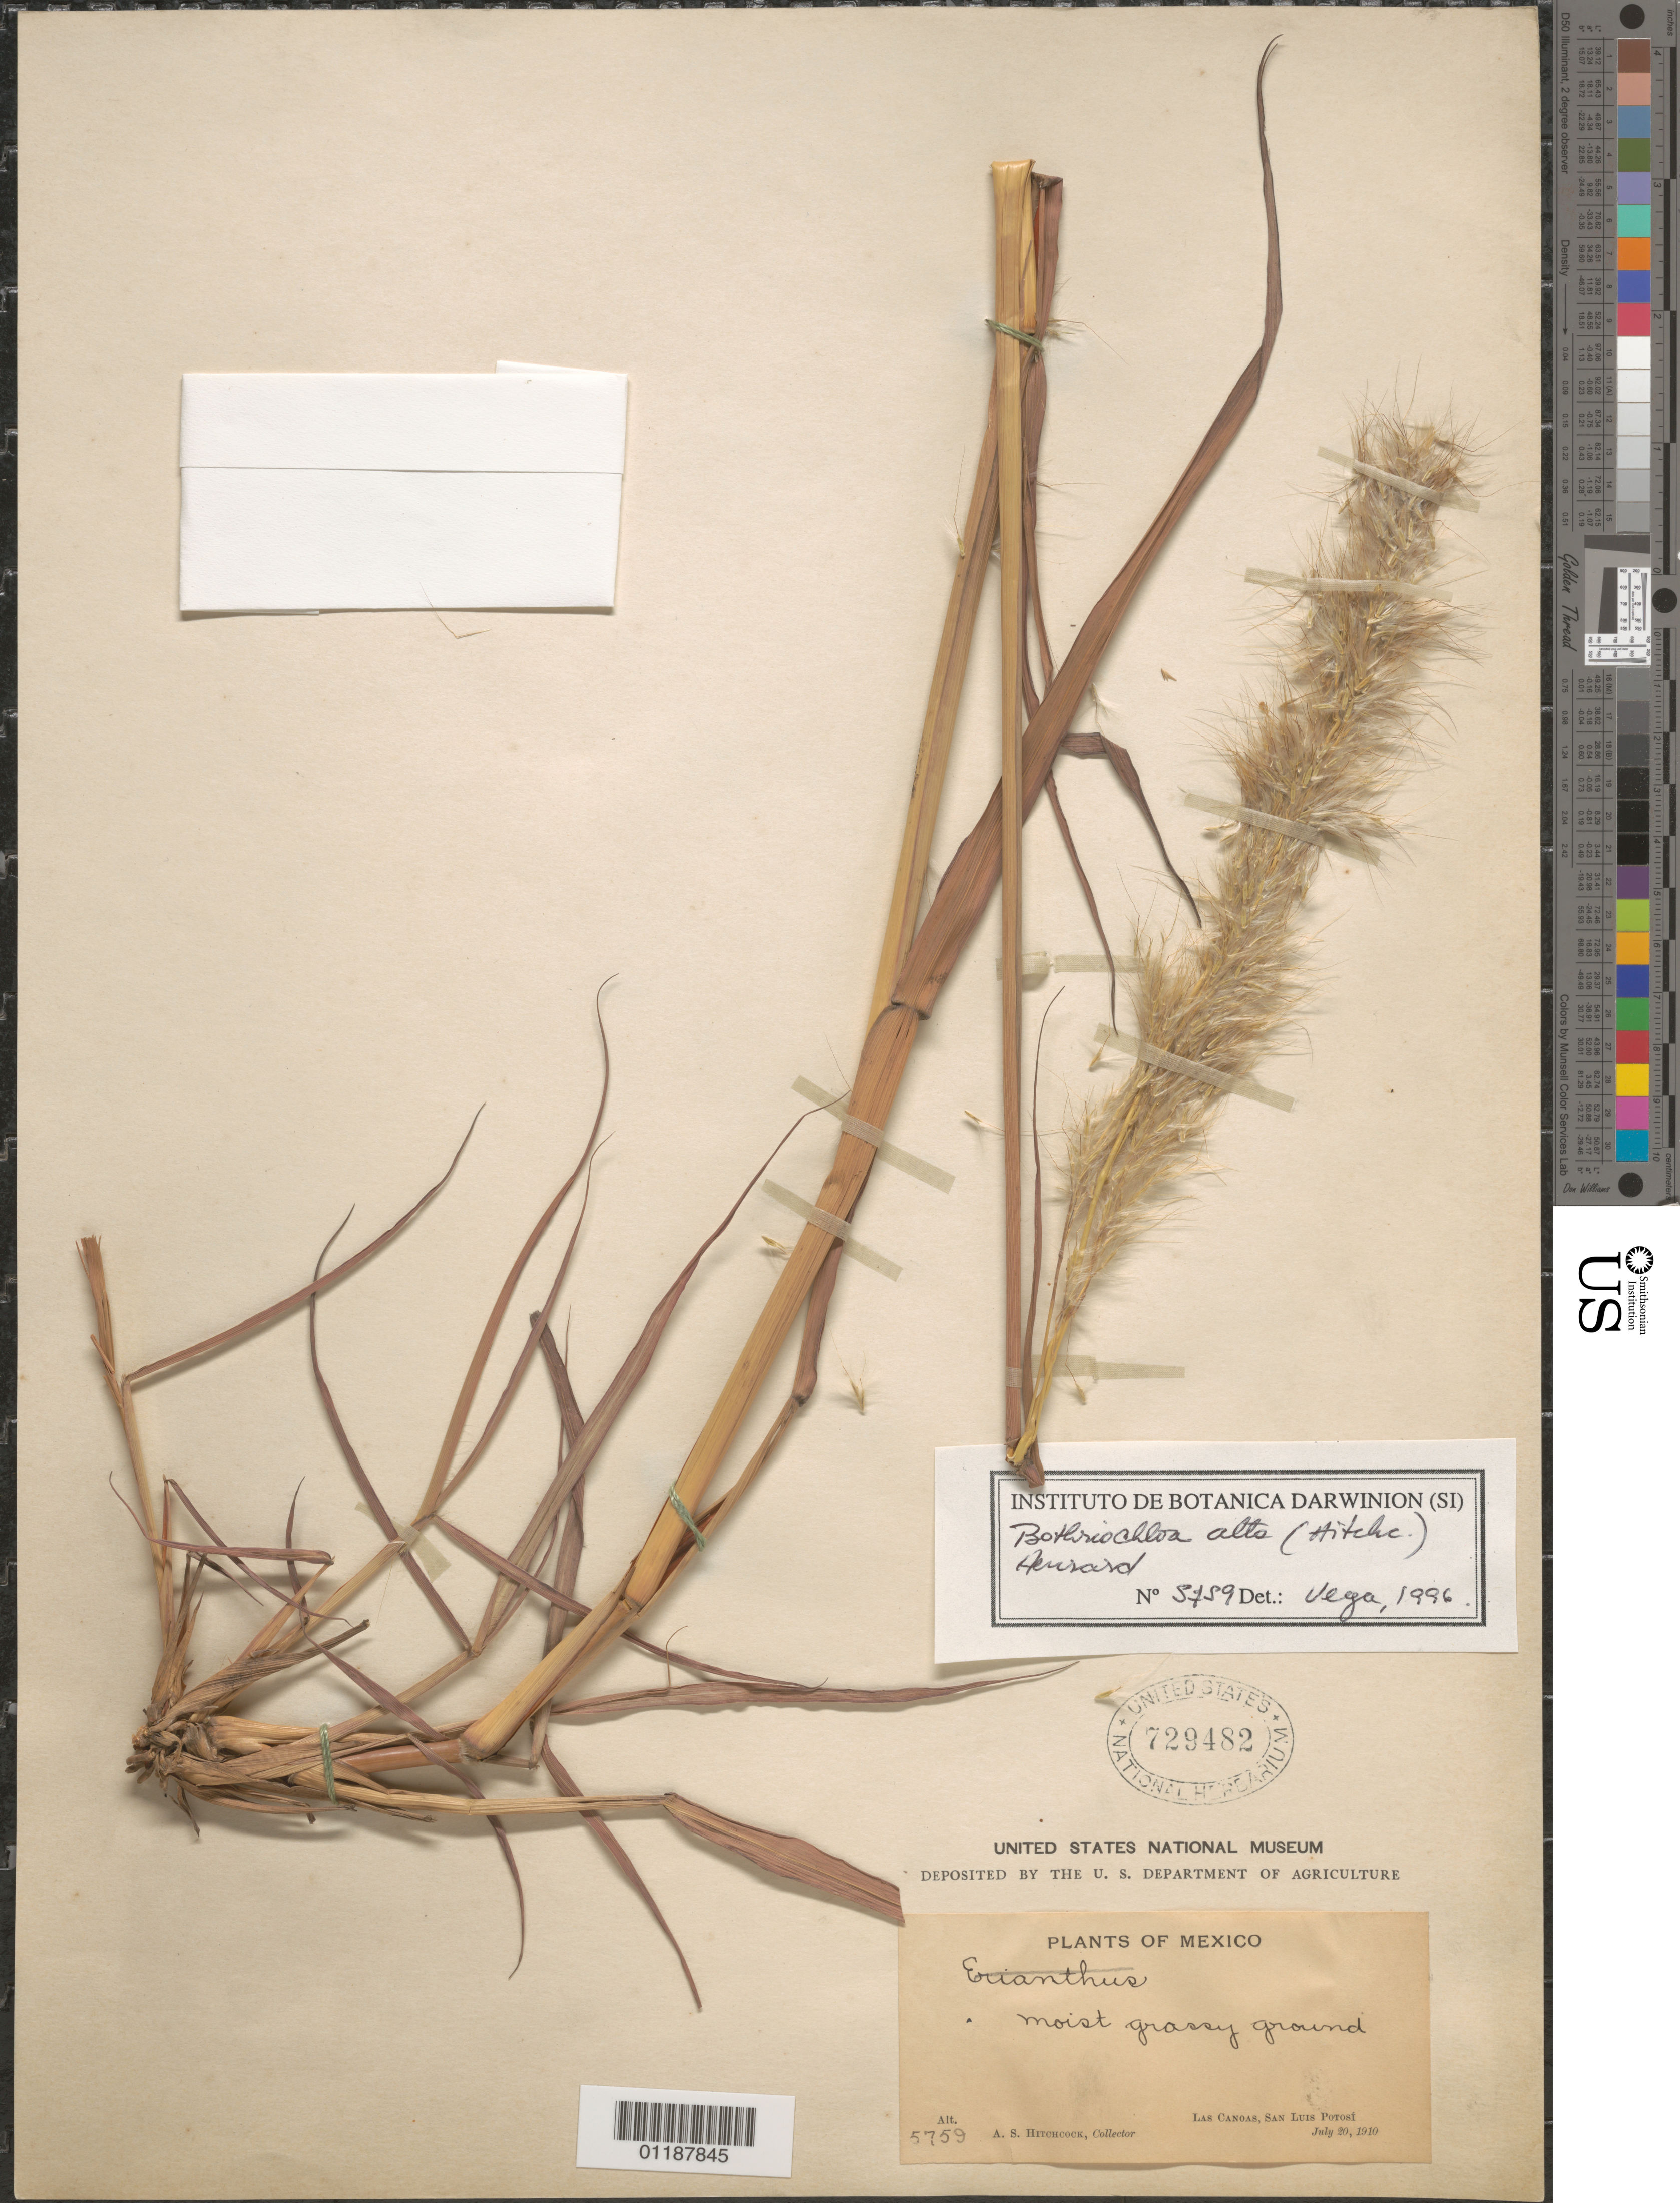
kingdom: Plantae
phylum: Tracheophyta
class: Liliopsida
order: Poales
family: Poaceae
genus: Bothriochloa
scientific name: Bothriochloa alta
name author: (Hitchc.) Henr.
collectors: A. S. Hitchcock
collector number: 5759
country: Mexico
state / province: San Luis Potosí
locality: Las Canoas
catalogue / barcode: US 729482